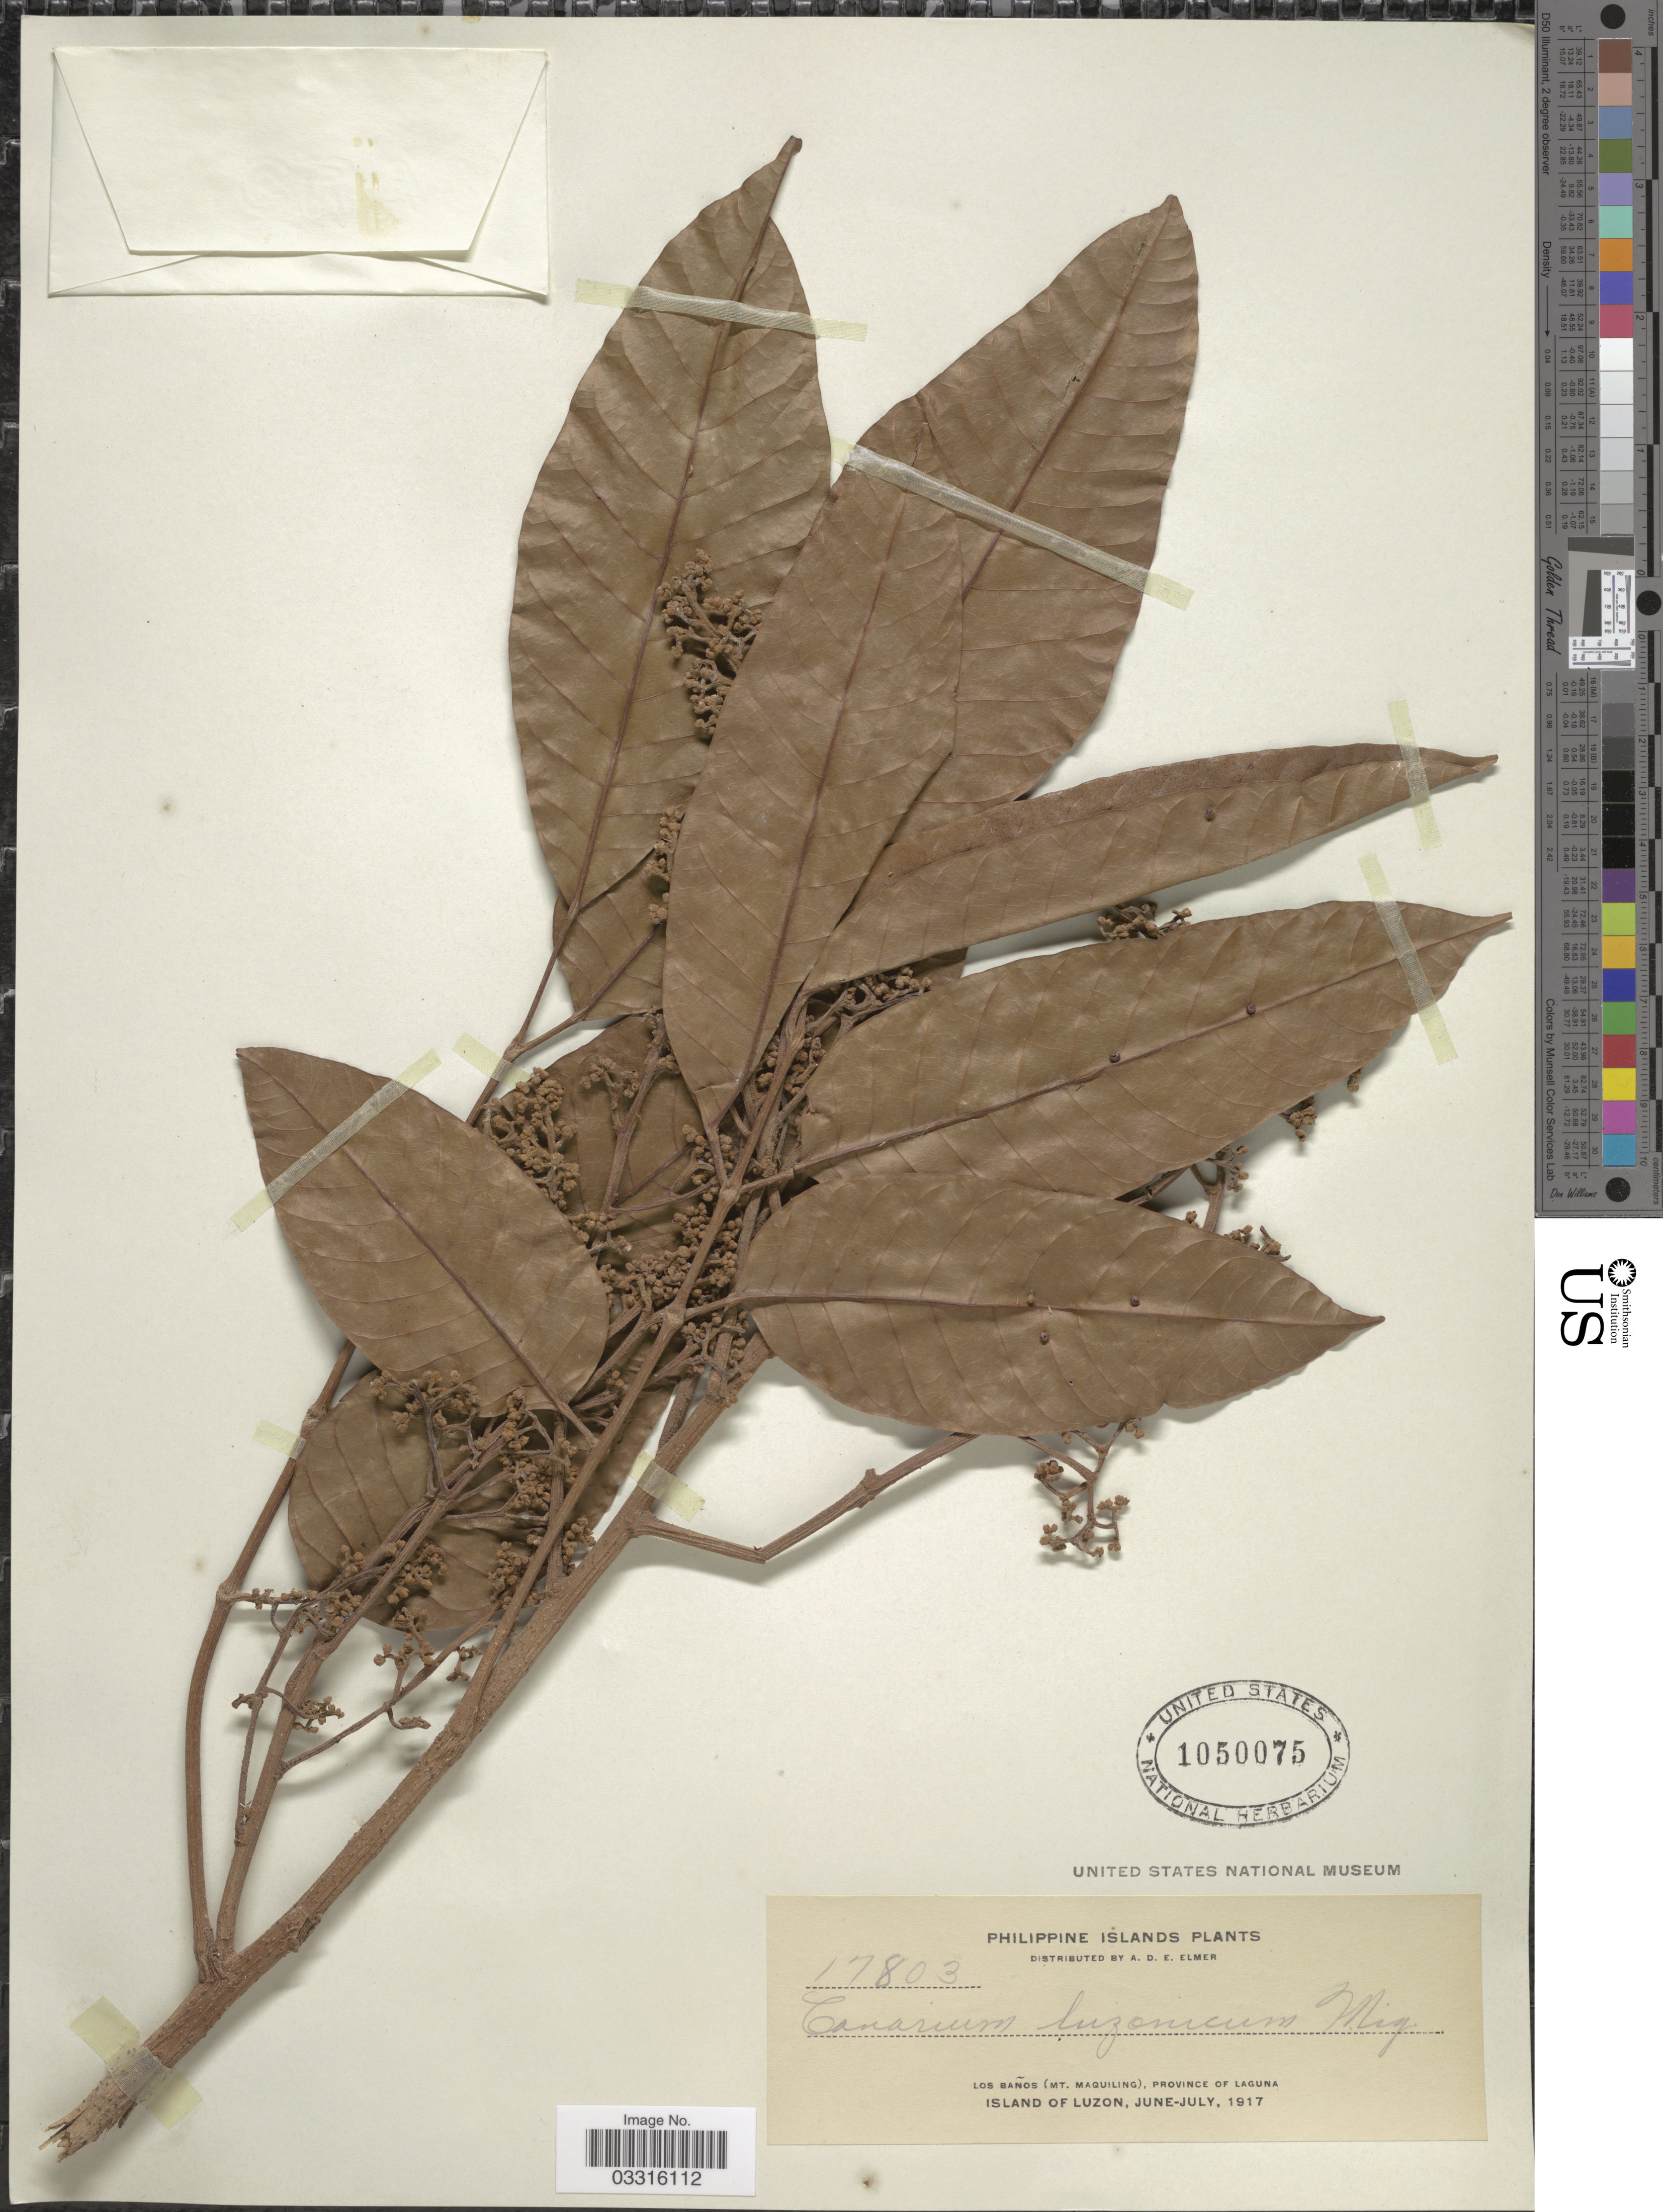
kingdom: Plantae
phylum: Tracheophyta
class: Magnoliopsida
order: Sapindales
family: Burseraceae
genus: Canarium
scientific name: Canarium luzonicum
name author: (Blume) A. Gray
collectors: A. D. E. Elmer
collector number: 17803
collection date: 1917-06/1917-07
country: Philippines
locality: Los Baños (Mt. Maquiling), Province of Laguna. Island of Luzon.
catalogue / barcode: US 1050075